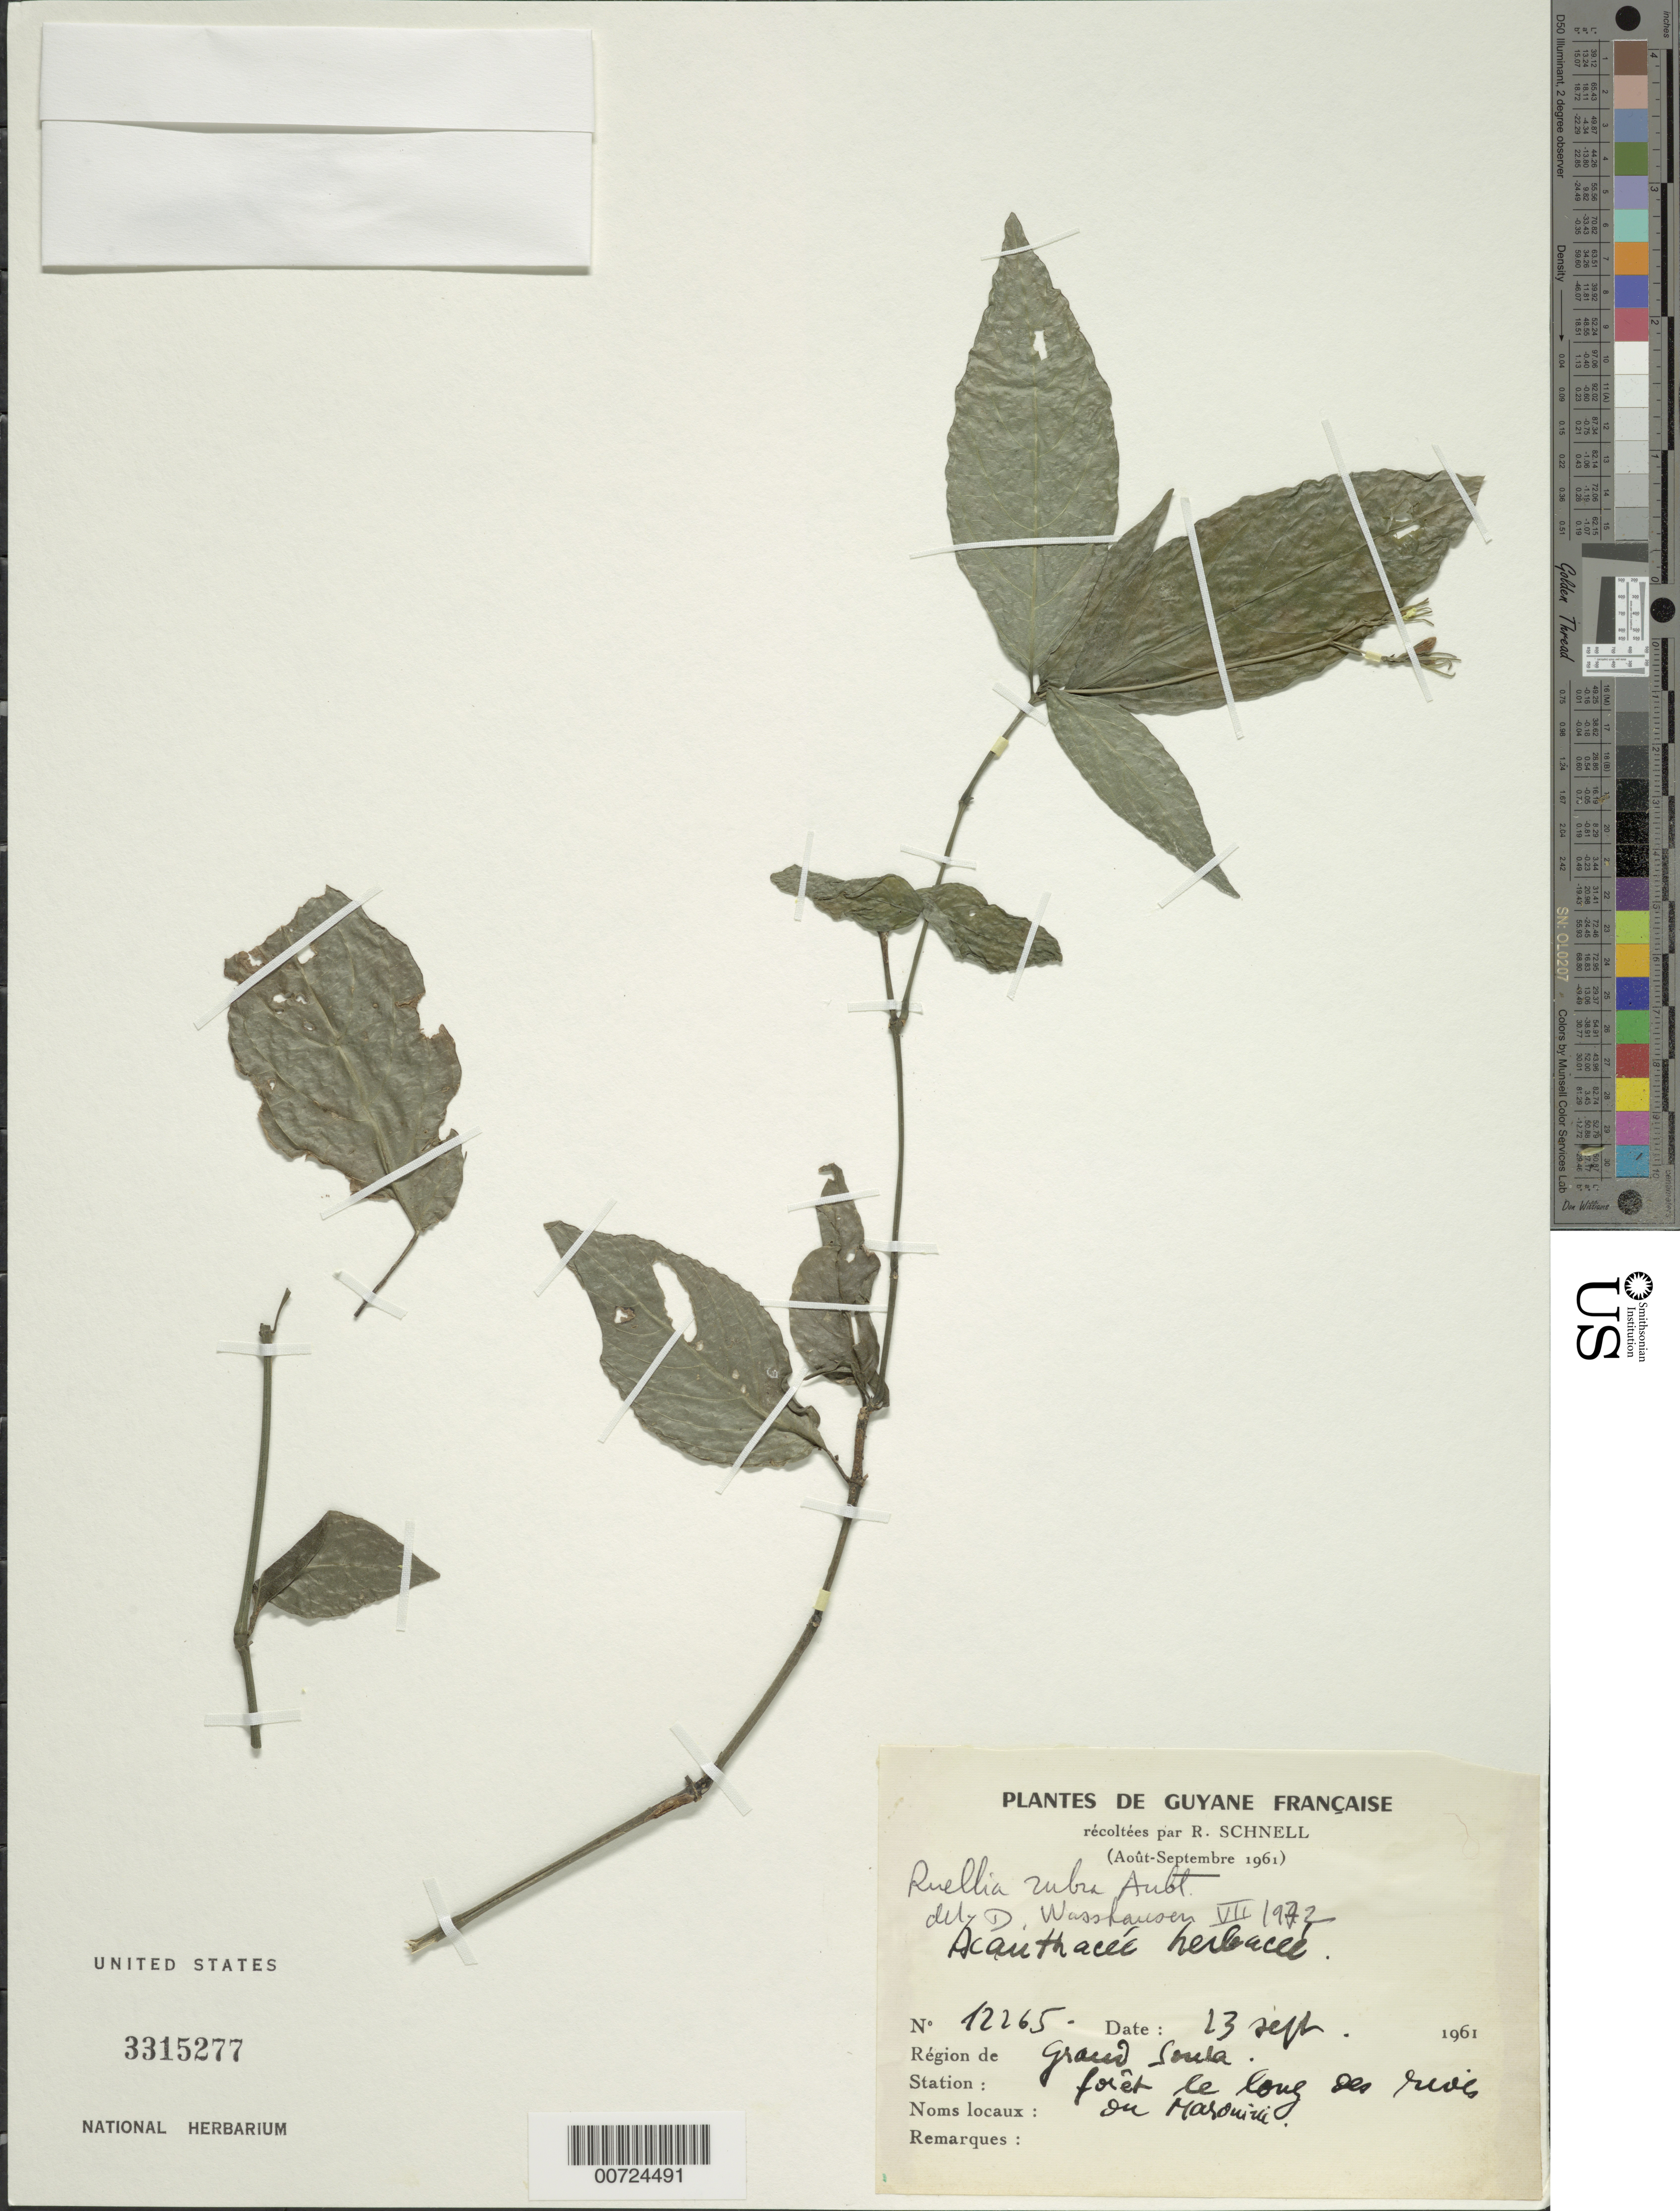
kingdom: Plantae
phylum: Tracheophyta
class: Magnoliopsida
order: Lamiales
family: Acanthaceae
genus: Ruellia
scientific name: Ruellia rubra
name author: Aubl.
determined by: Wasshausen, Dieter C., (BOT), Smithsonian Institution - National Museum of Natural History (UNITED STATES)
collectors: R. A. Schnell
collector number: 12265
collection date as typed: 13-Sep-61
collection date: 1961-09-13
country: French Guiana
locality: Grand Soula, rives du Marouini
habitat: Forest along river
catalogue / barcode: US 3315277